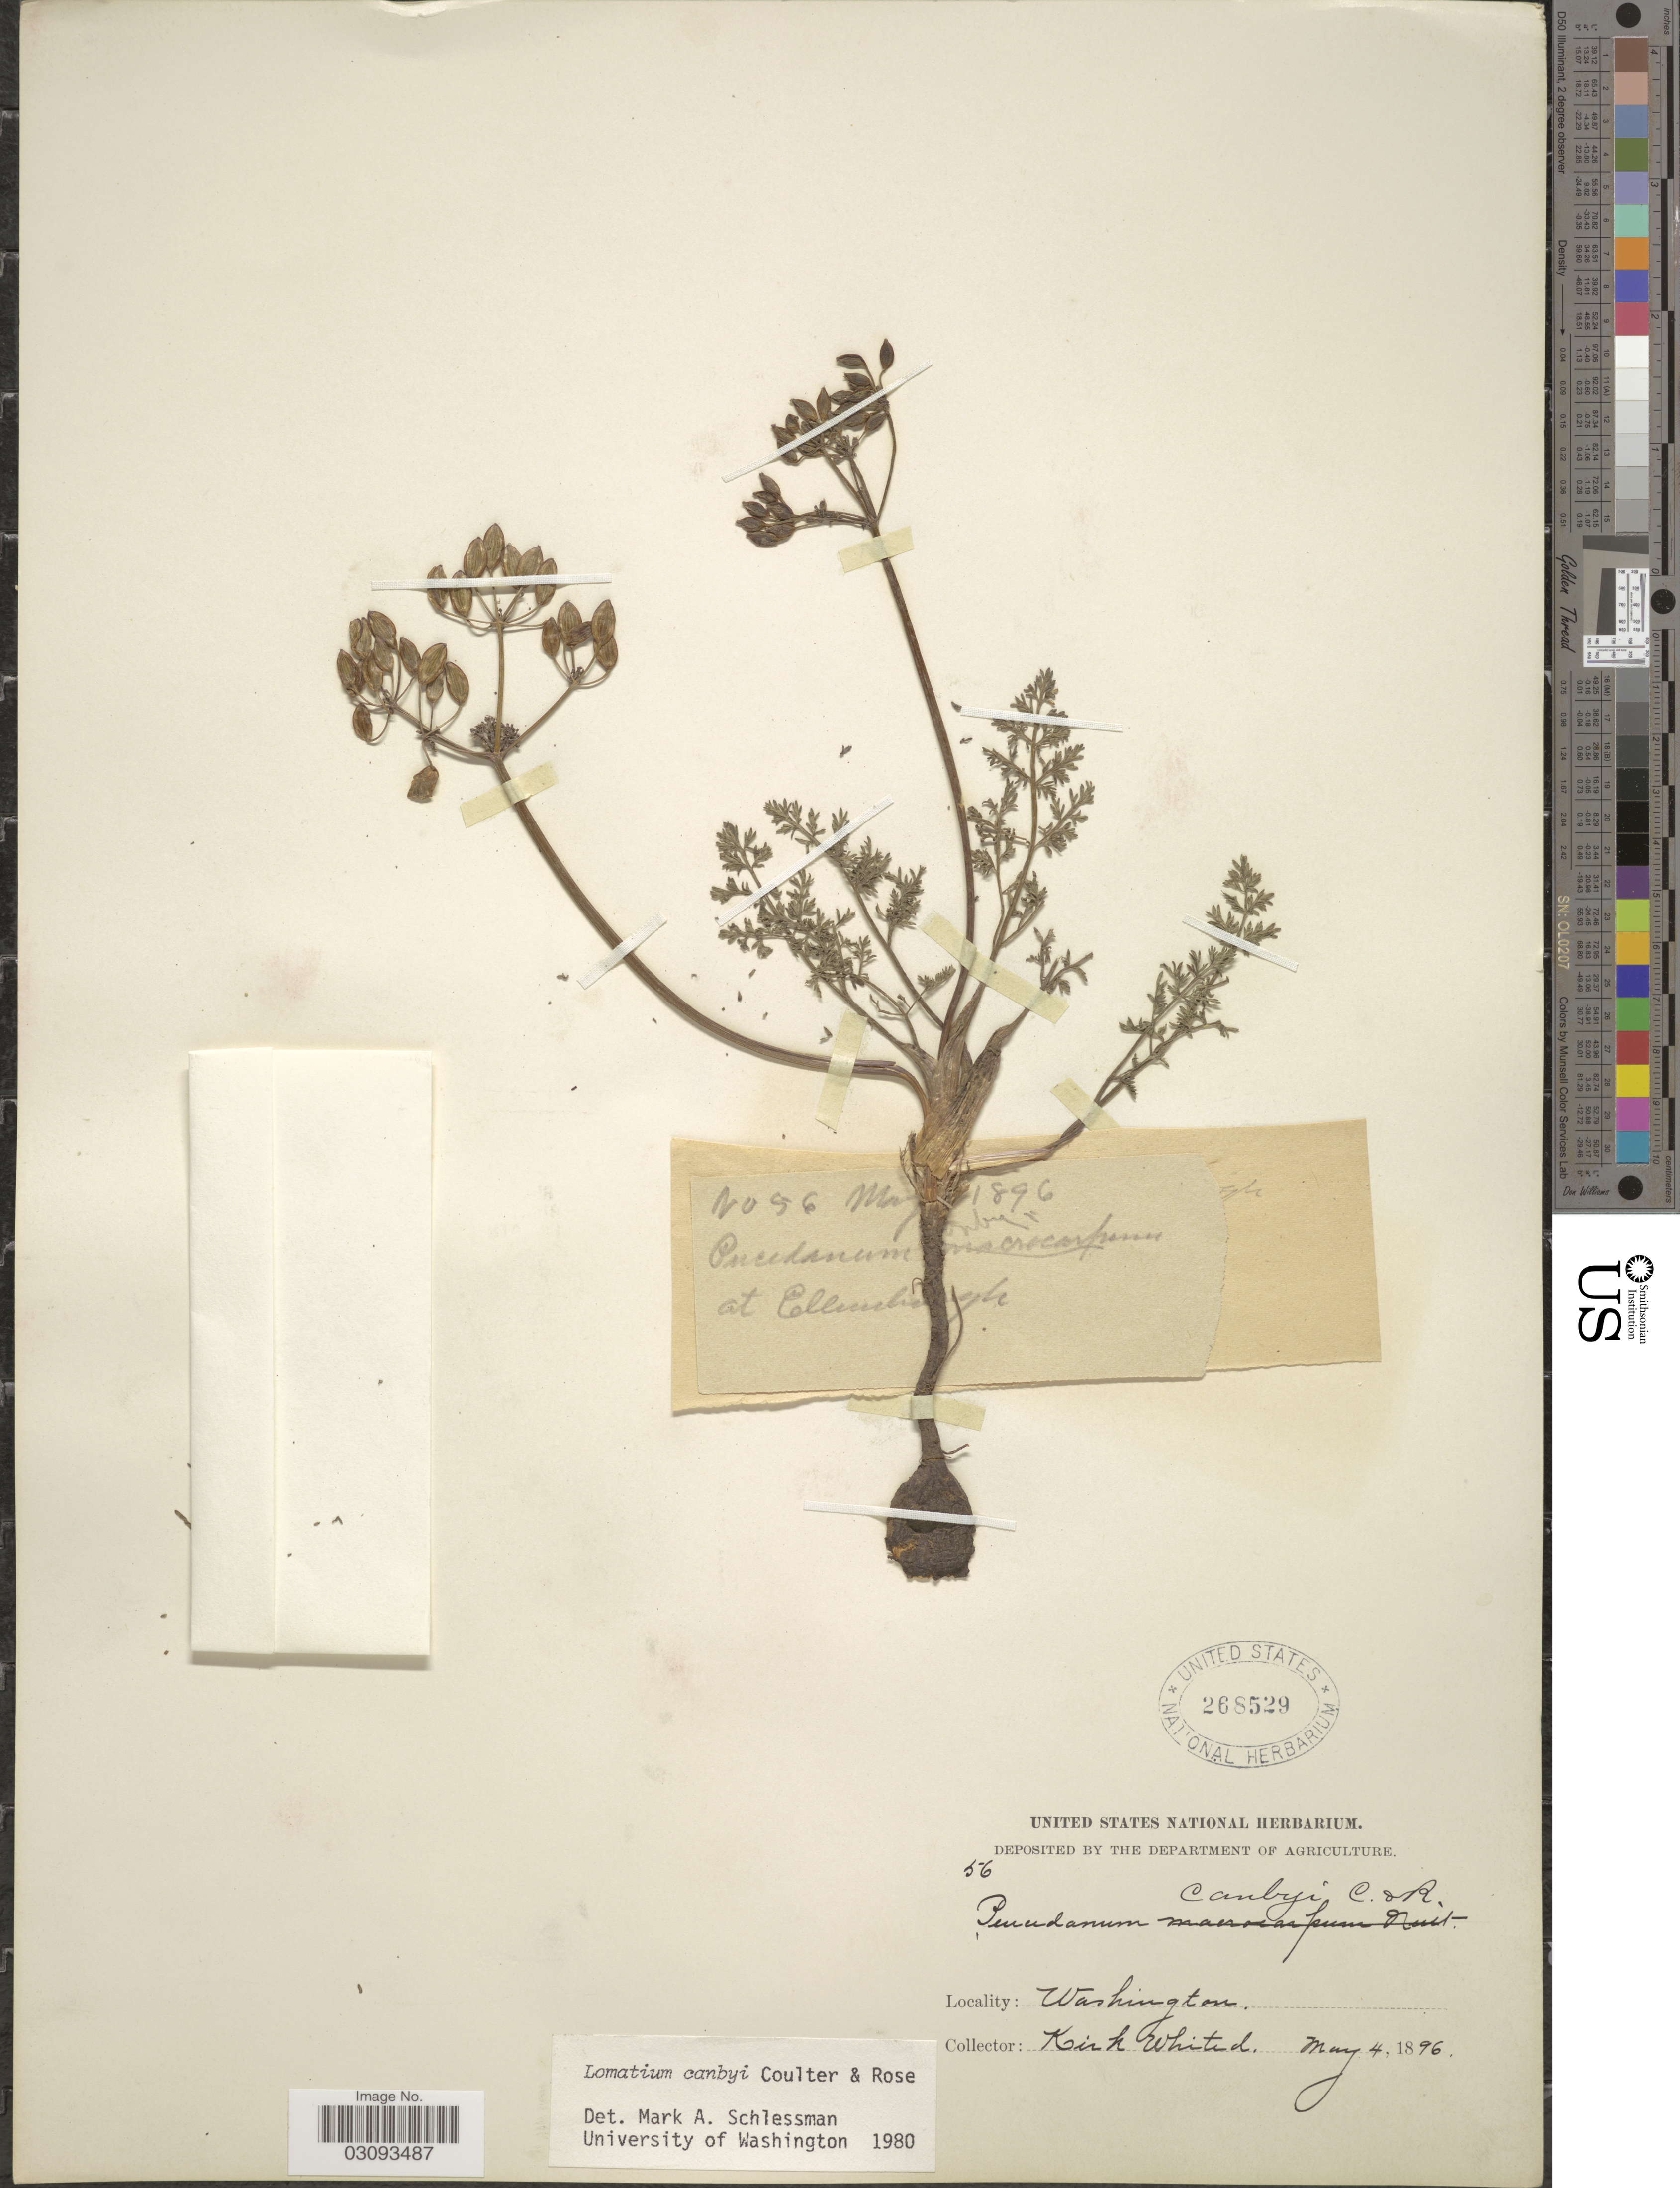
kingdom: Plantae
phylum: Tracheophyta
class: Magnoliopsida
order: Apiales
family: Apiaceae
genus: Lomatium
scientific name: Lomatium canbyi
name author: (J.M. Coult. & Rose) J.M. Coult. & Rose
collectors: K. Whited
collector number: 56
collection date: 1896-05-04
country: United States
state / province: Washington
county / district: Kittitas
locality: At Ellensburg.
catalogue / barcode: US 268529